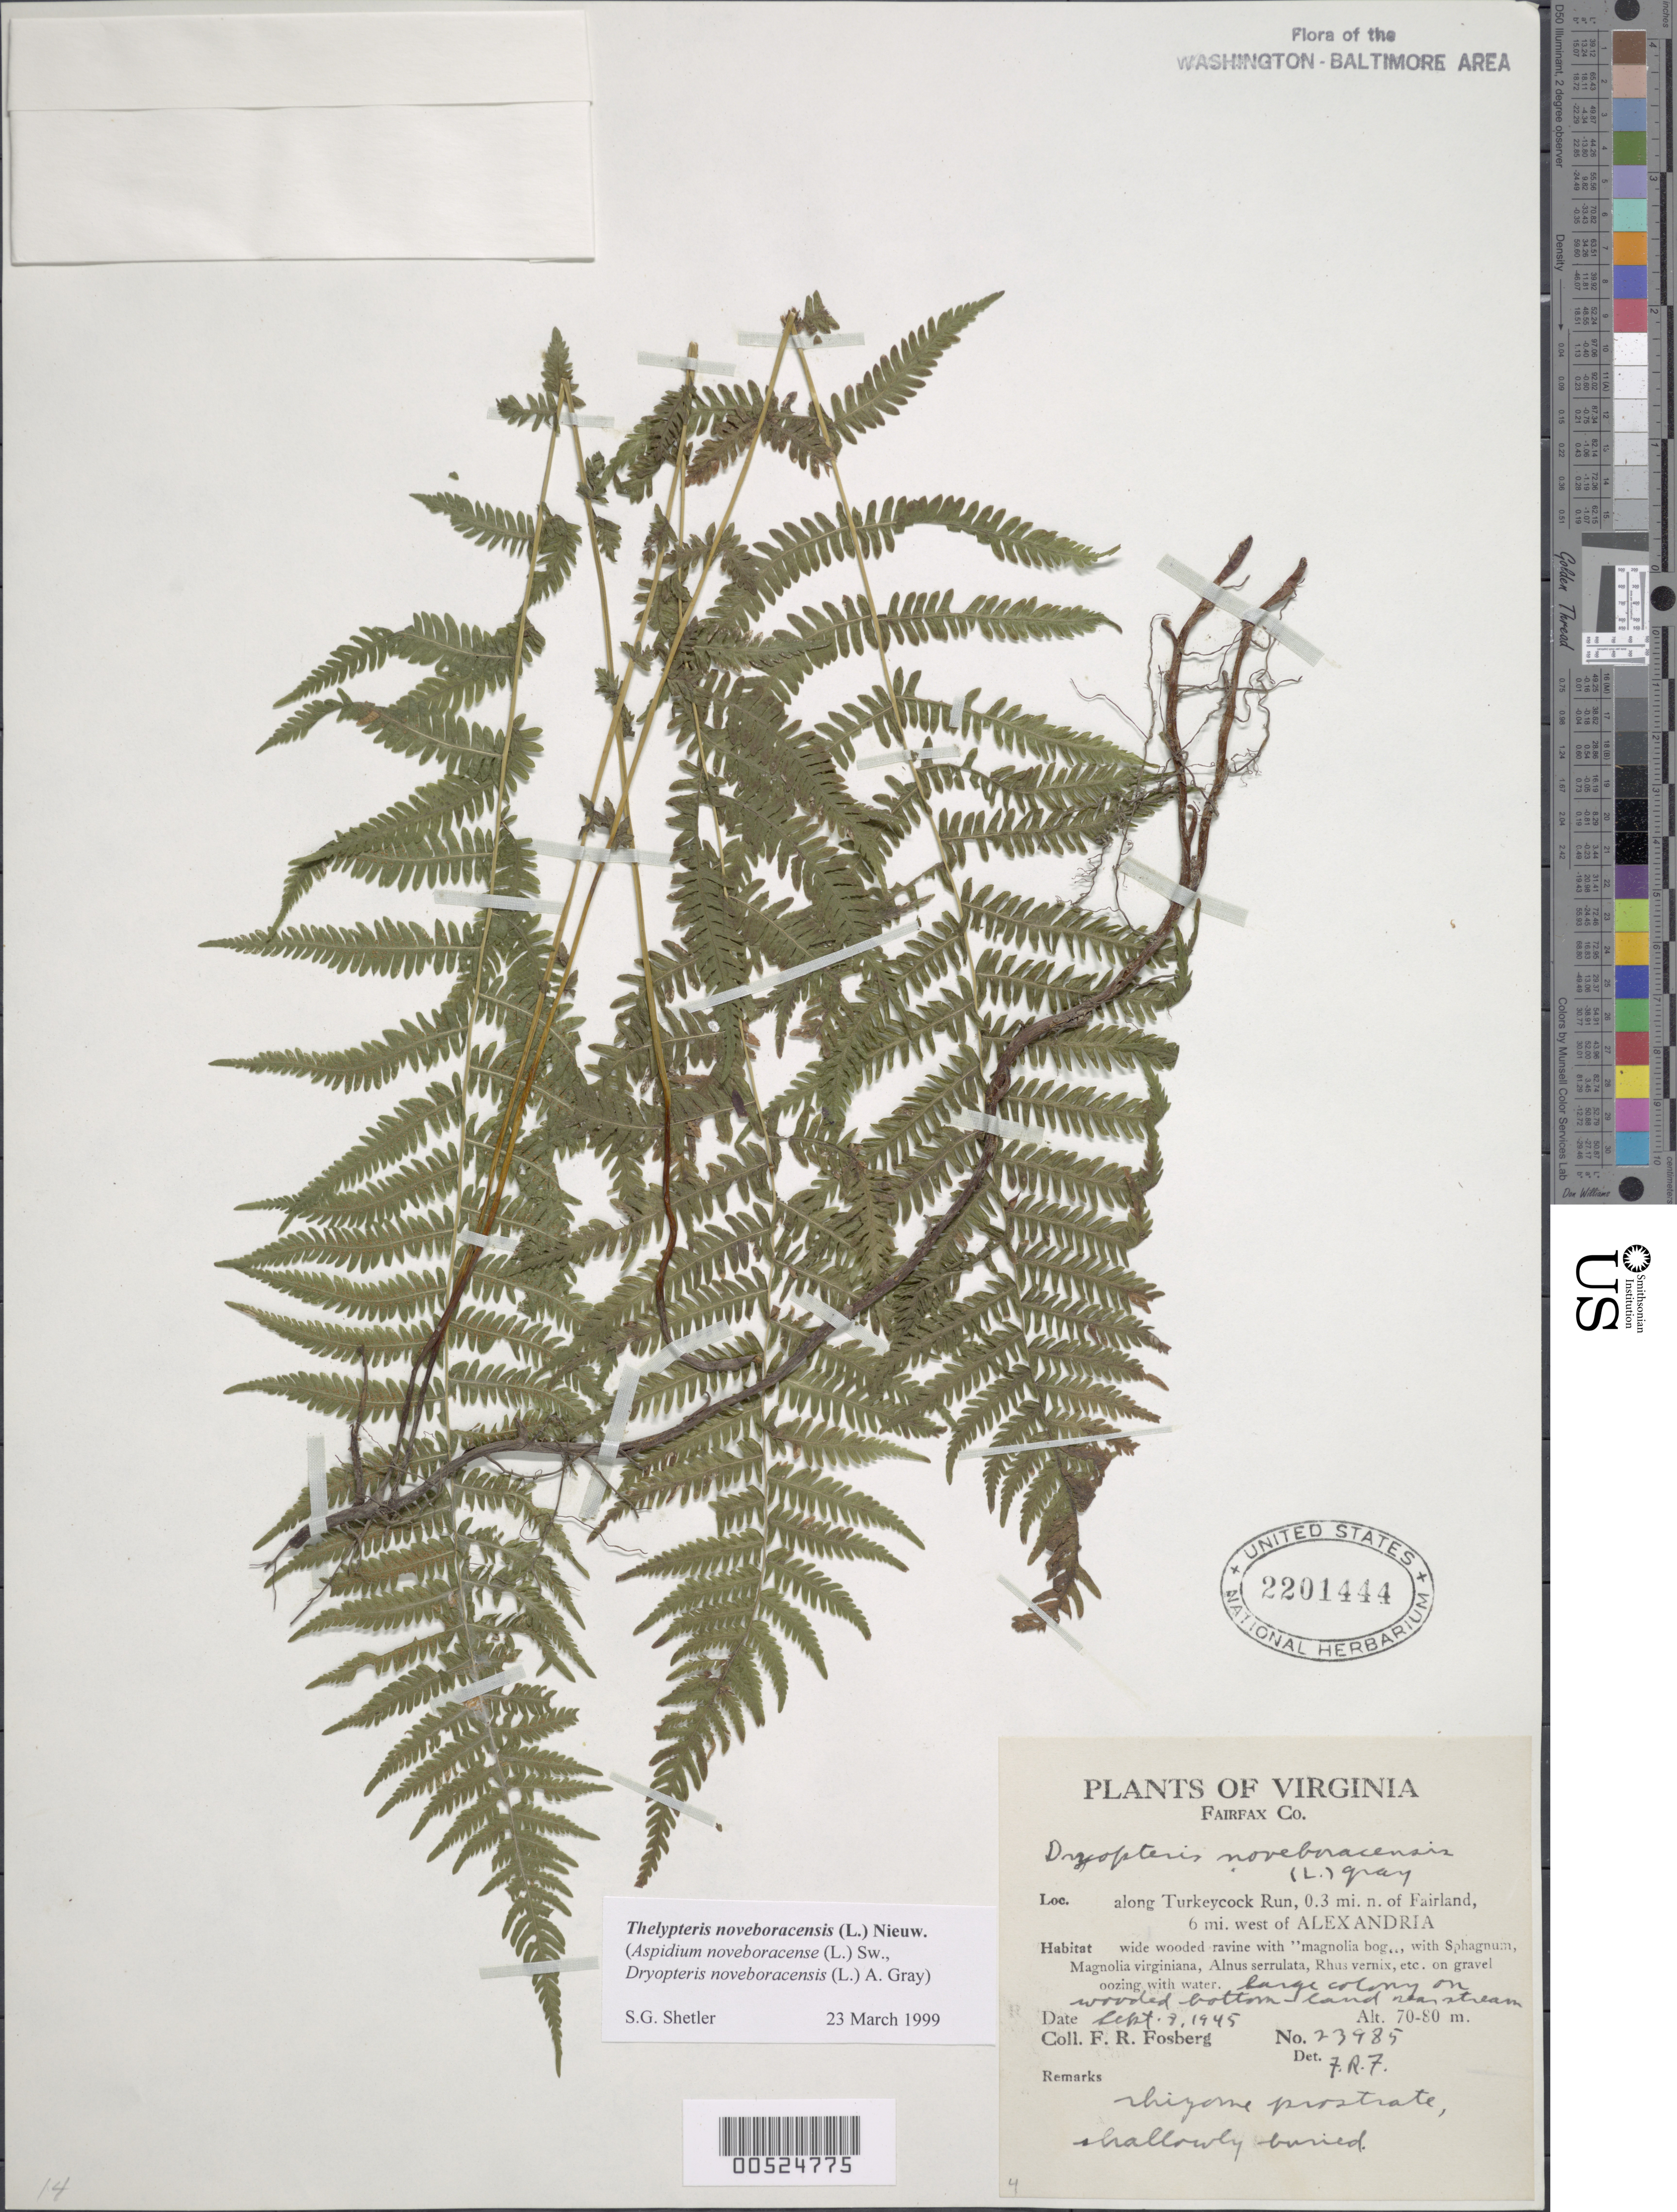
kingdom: Plantae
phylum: Tracheophyta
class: Polypodiopsida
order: Polypodiales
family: Thelypteridaceae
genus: Parathelypteris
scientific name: Parathelypteris noveboracensis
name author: (L.) Ching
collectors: F. R. Fosberg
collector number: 23985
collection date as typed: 07 Sep 1945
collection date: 1945-09-07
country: United States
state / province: Virginia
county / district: Fairfax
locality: Turkeycock Run, 0.3 mi. N of Fairland, 6 mi. W of Alexandria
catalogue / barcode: US 2201444